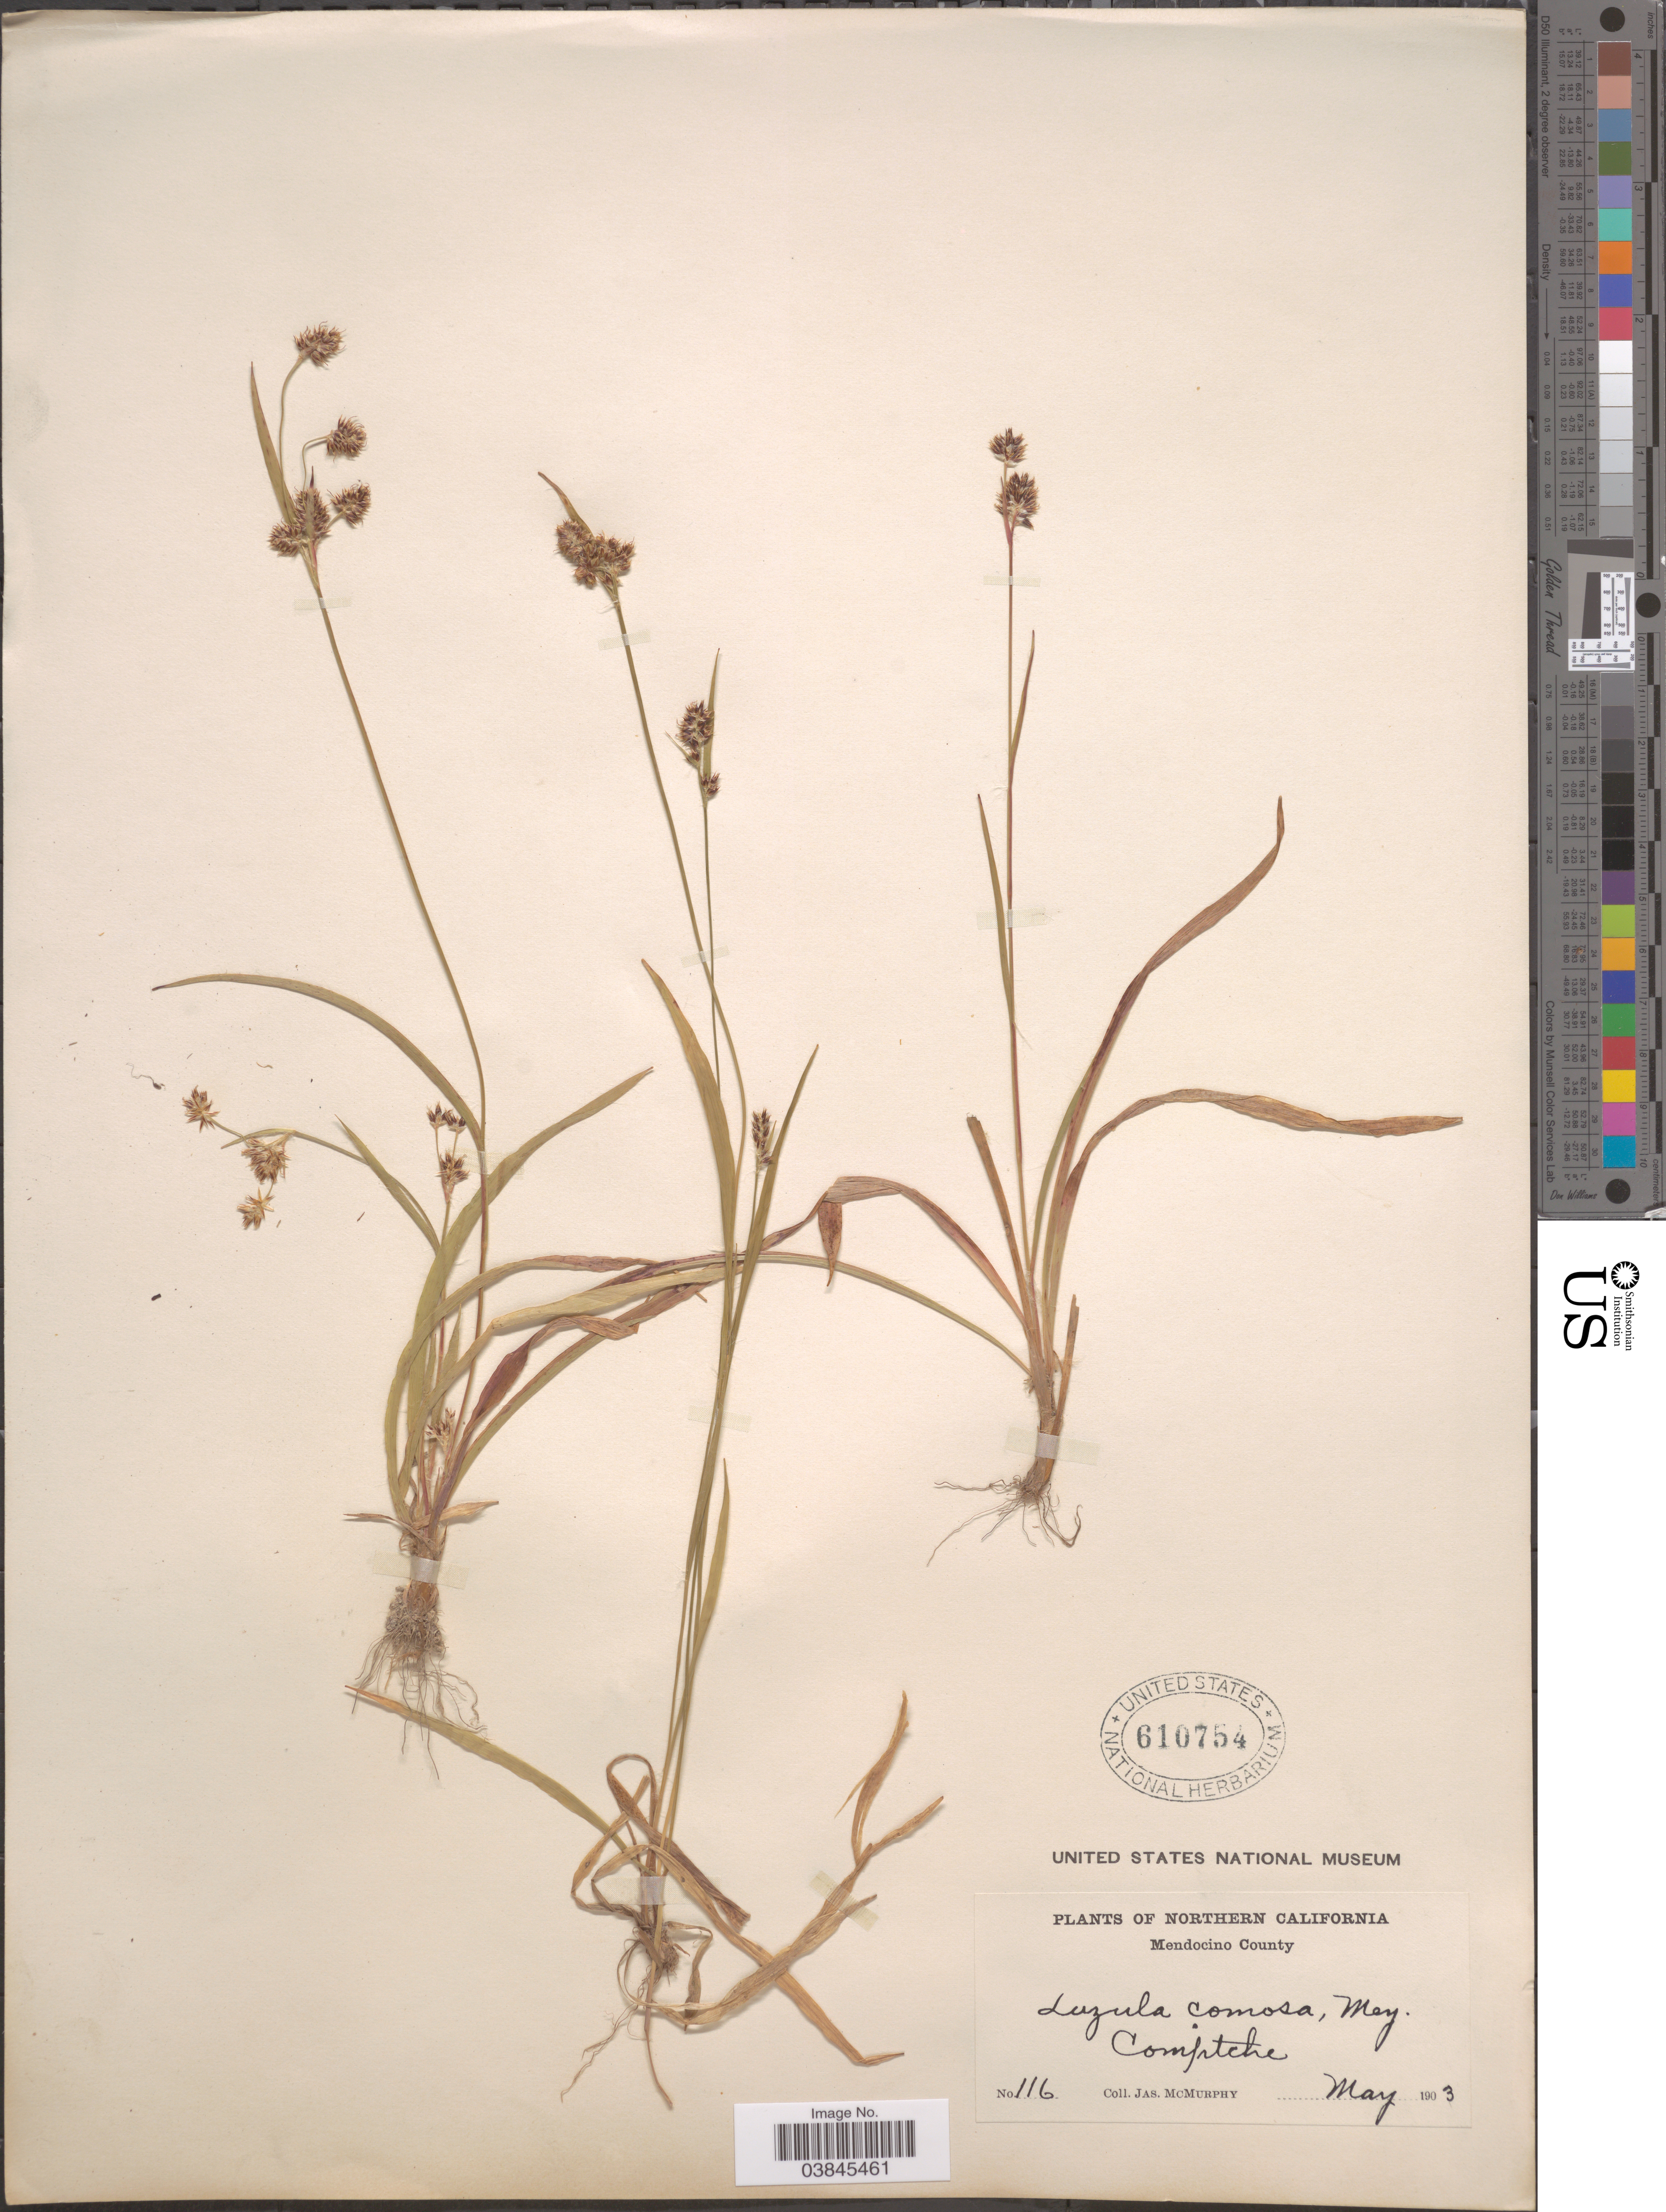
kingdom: Plantae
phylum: Tracheophyta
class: Liliopsida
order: Poales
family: Juncaceae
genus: Luzula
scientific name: Luzula campestris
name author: (L.) DC.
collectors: J. McMurphy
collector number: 116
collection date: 1903-05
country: United States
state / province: California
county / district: Mendocino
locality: Northern California. Mendocina County.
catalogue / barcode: US 610754